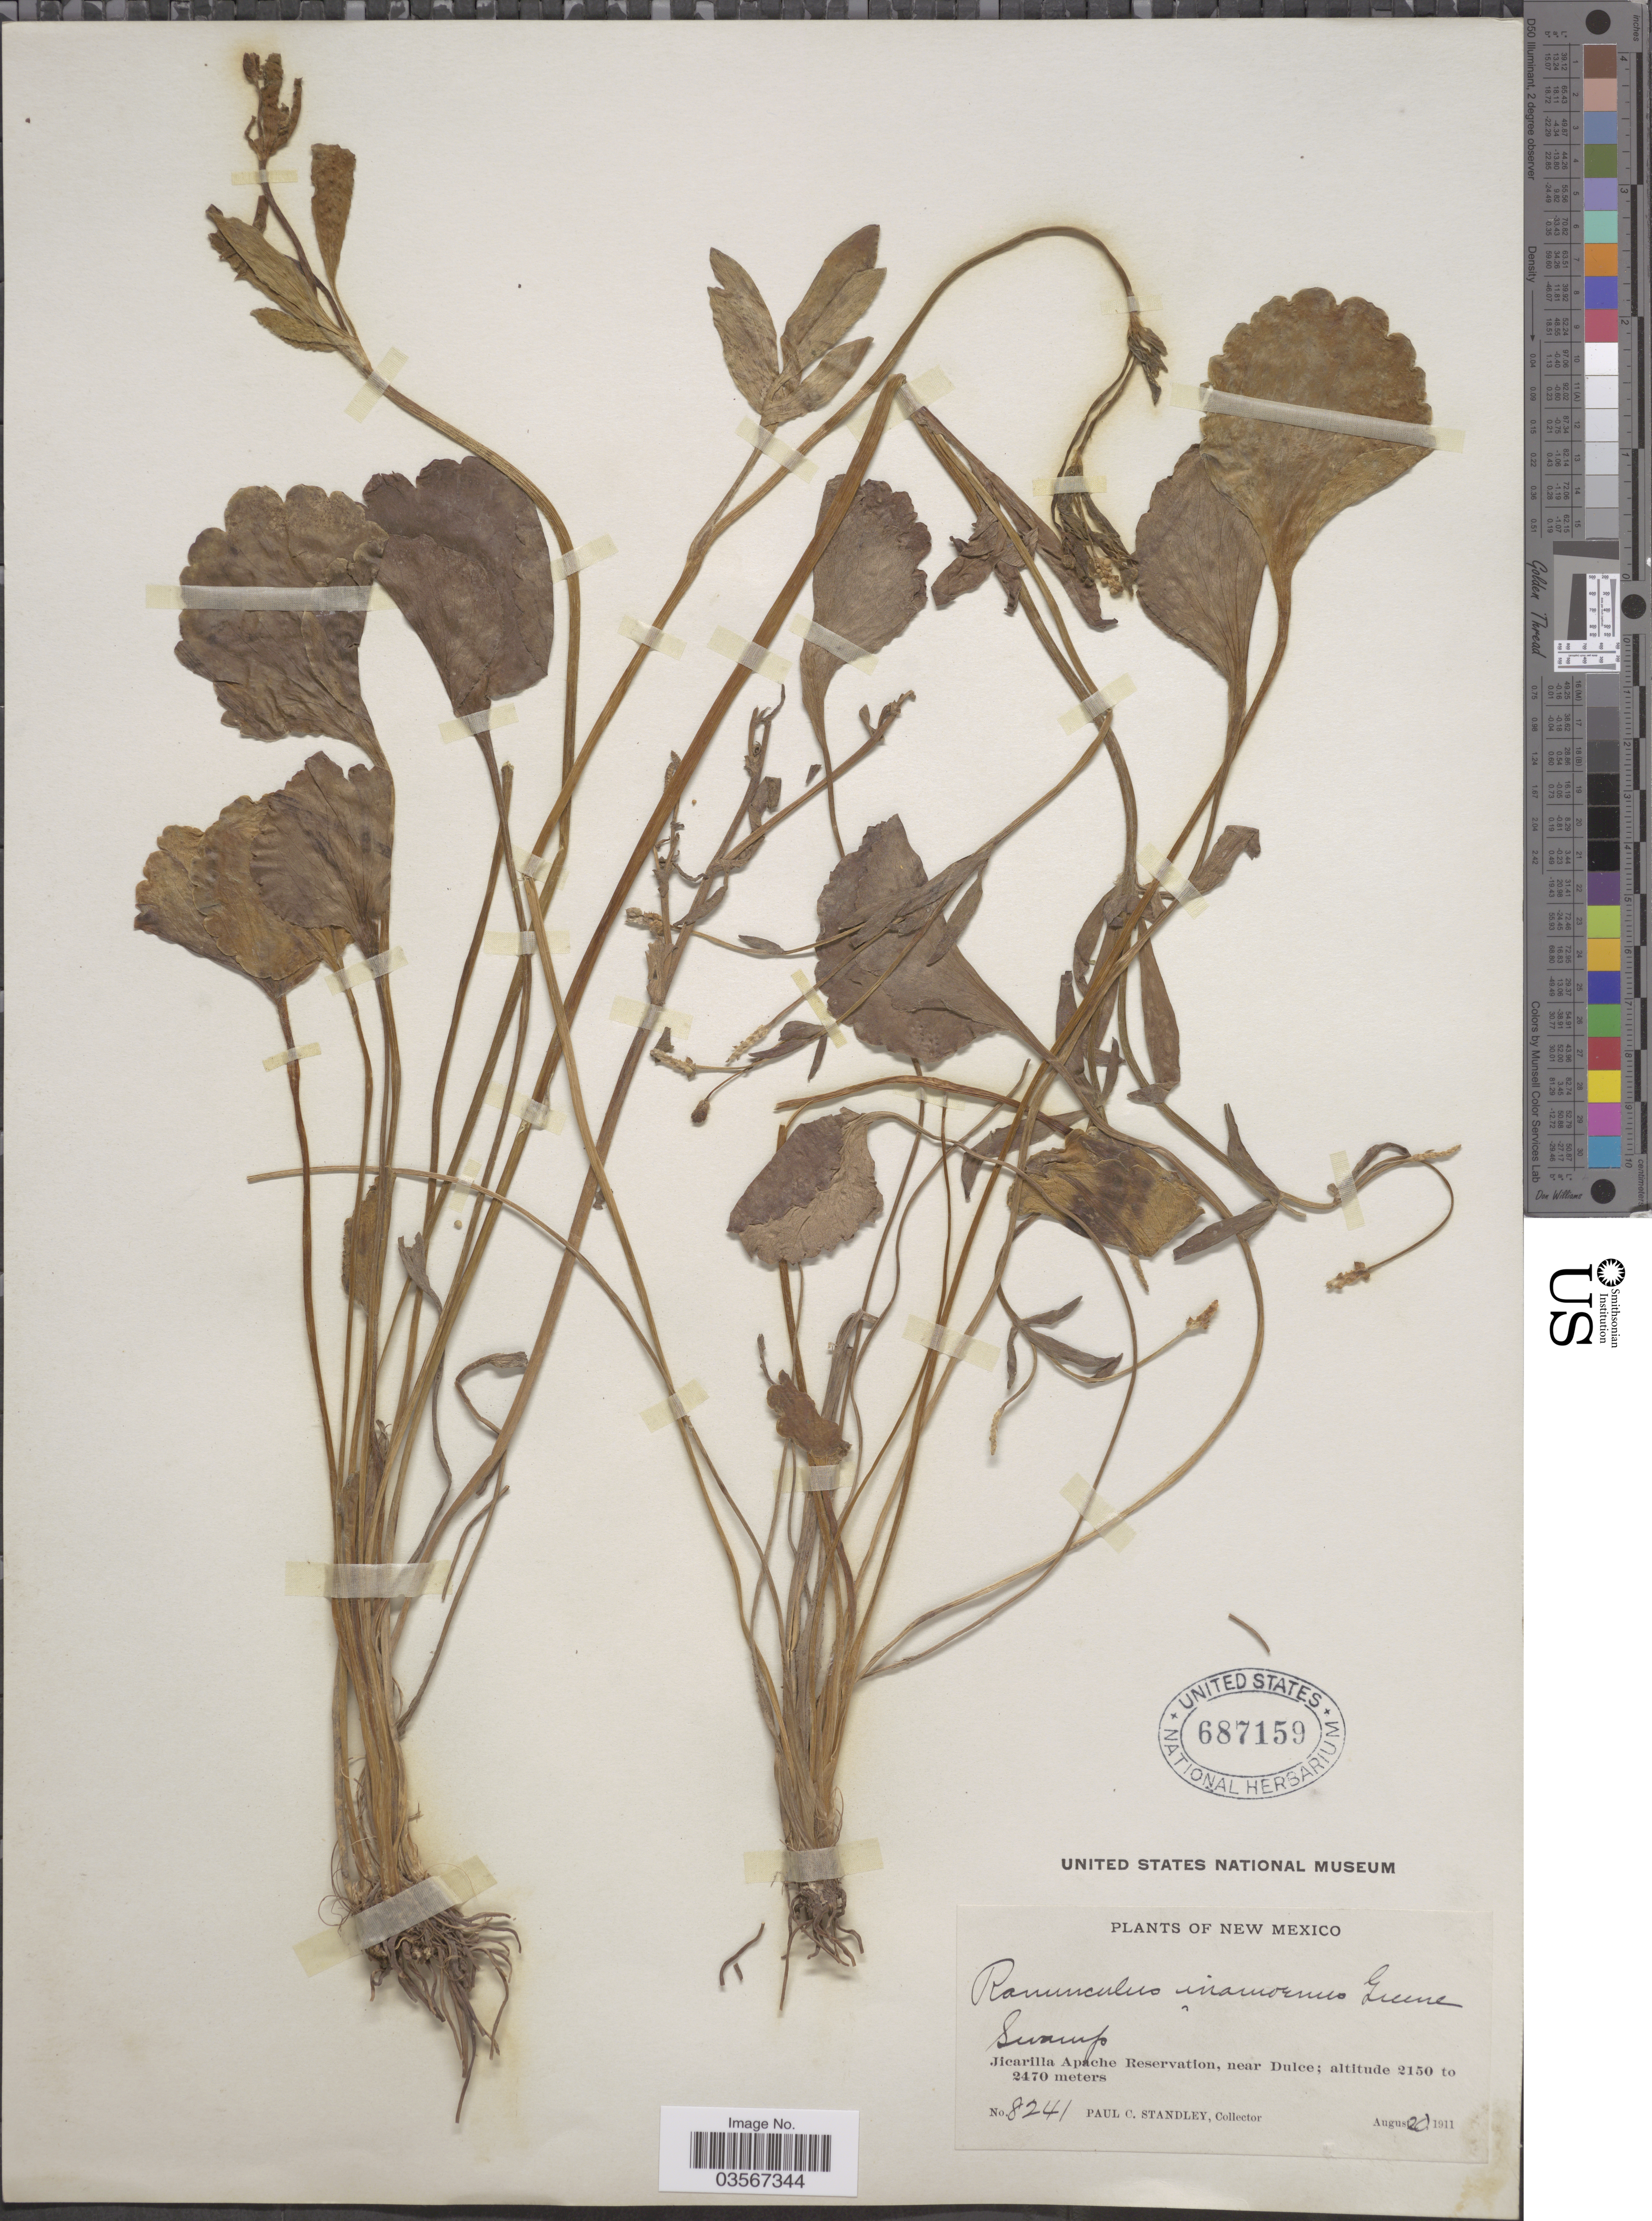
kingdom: Plantae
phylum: Tracheophyta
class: Magnoliopsida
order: Ranunculales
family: Ranunculaceae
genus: Ranunculus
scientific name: Ranunculus inamoenus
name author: Greene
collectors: P. C. Standley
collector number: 8241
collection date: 1911-08-20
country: United States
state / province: New Mexico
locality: Jicarilla Apache Reservation, near Dulce.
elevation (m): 2150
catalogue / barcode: US 687159